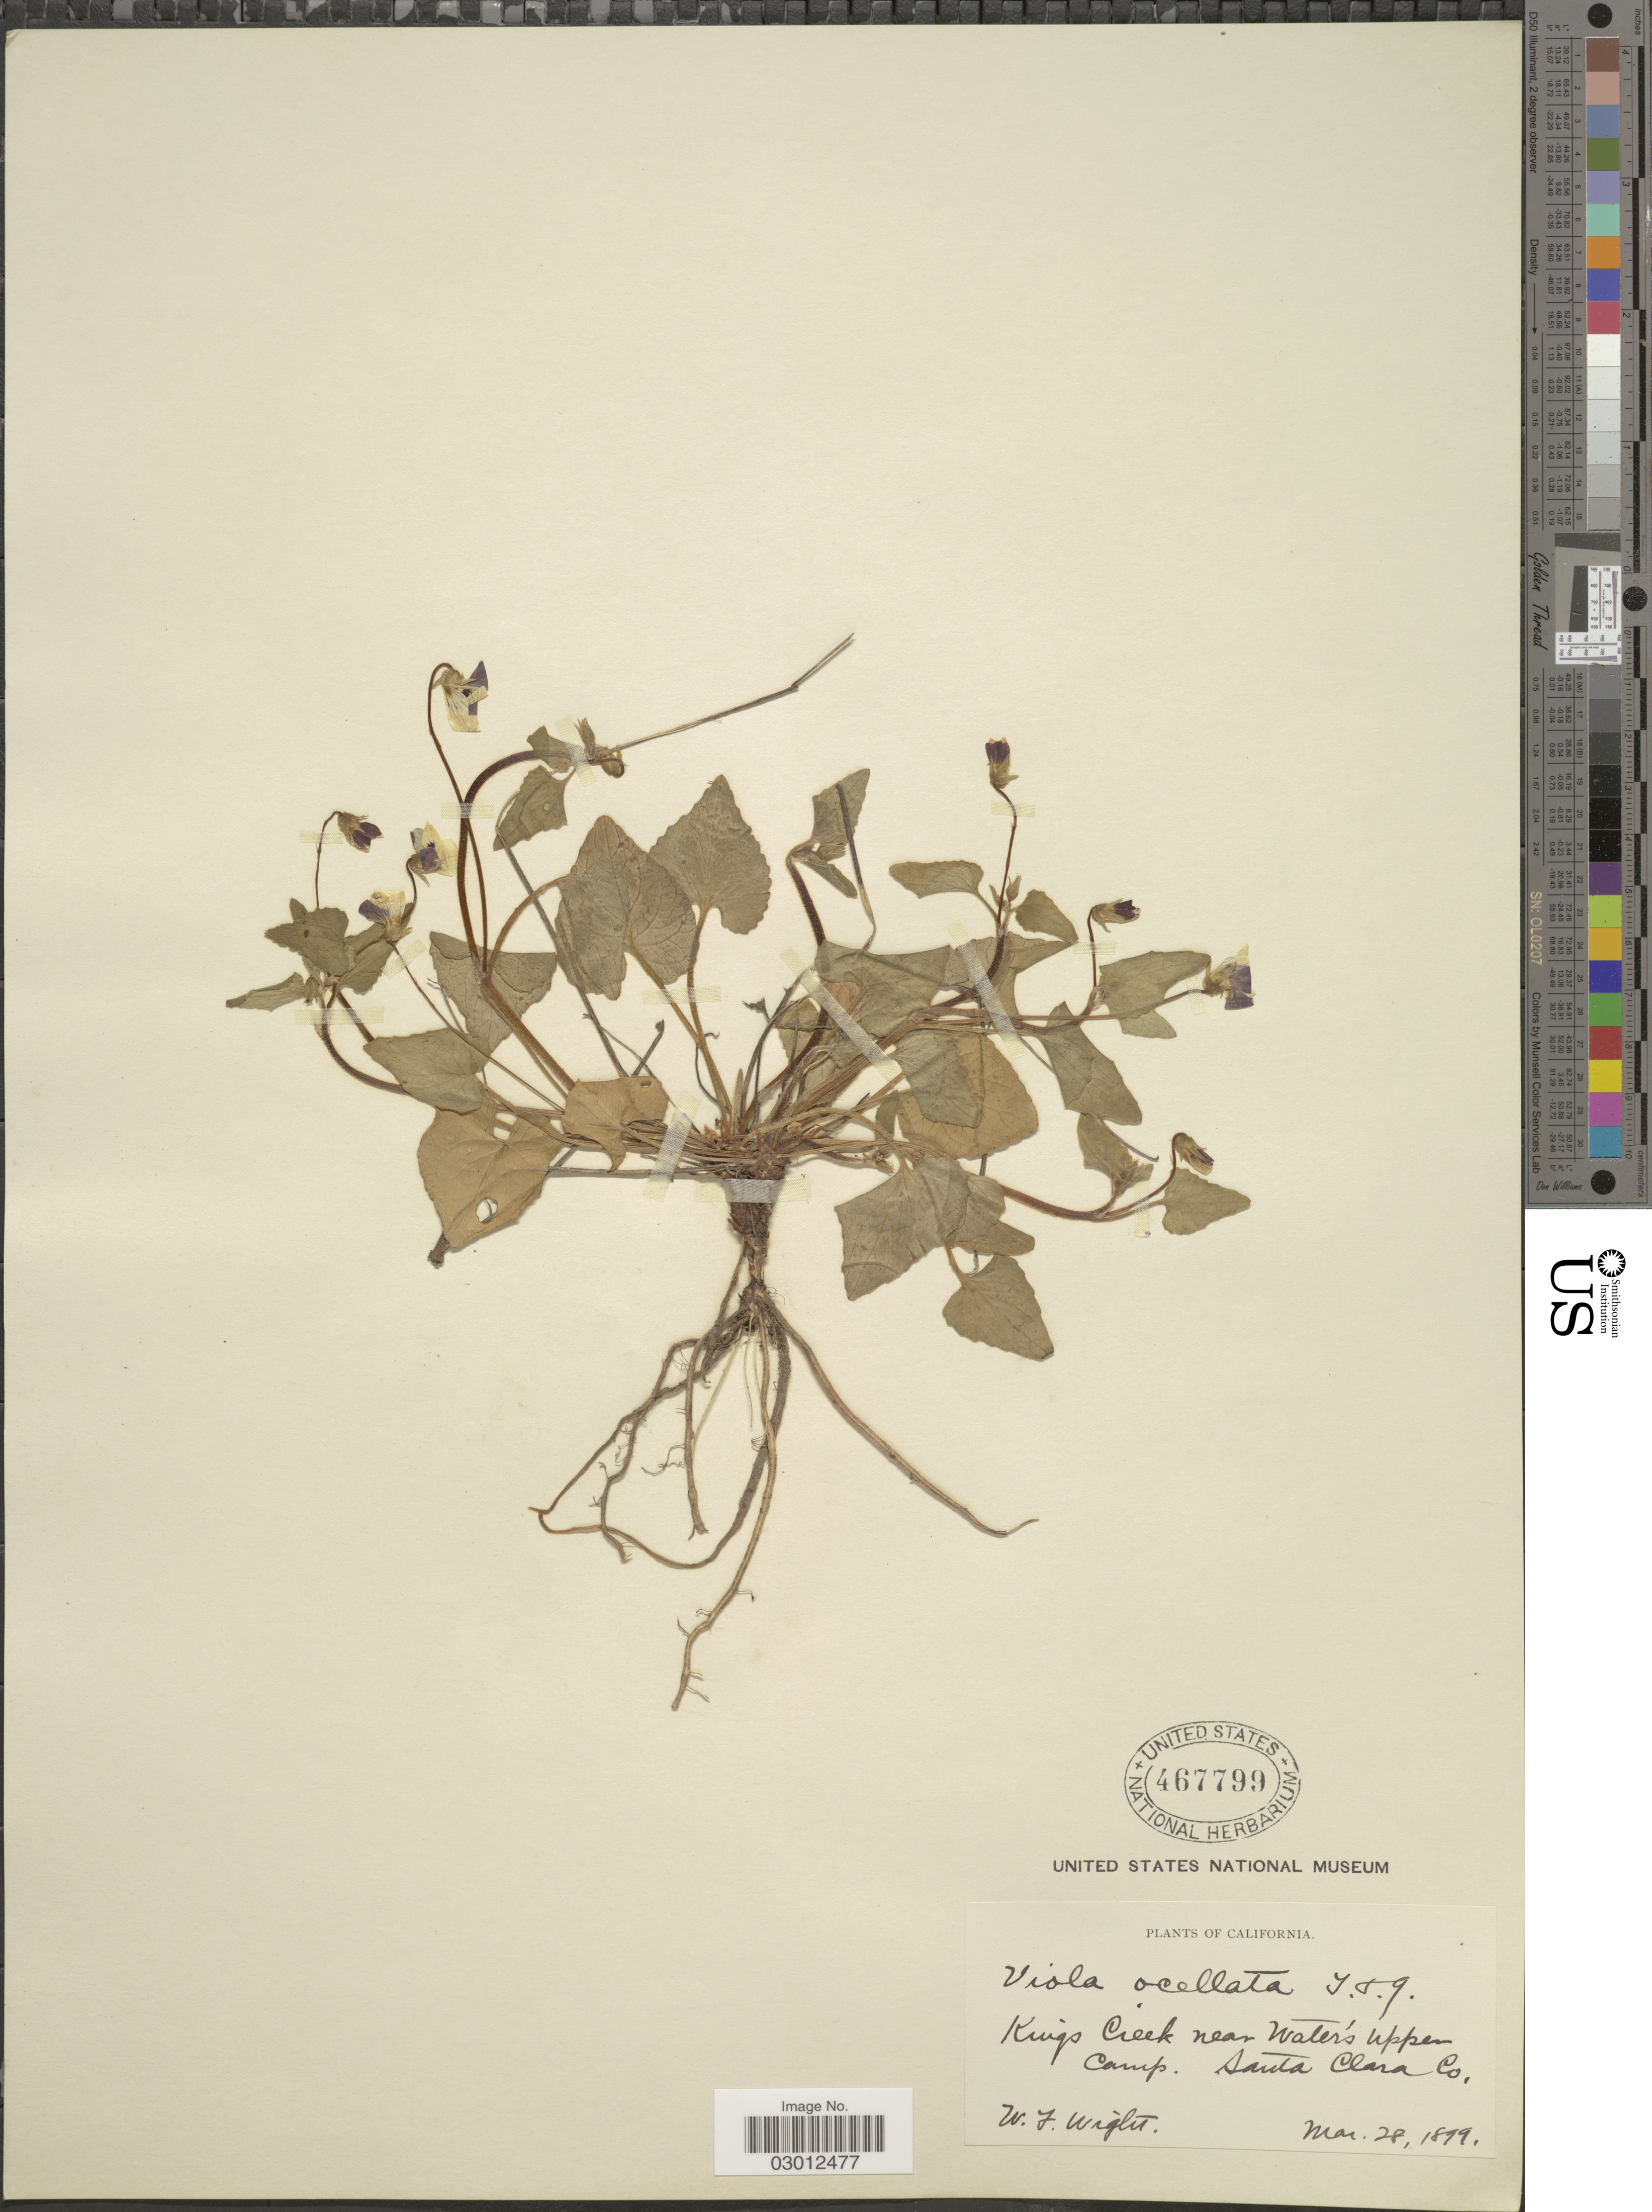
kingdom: Plantae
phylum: Tracheophyta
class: Magnoliopsida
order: Malpighiales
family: Violaceae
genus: Viola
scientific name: Viola ocellata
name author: Torr. & A. Gray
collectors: W. F. Wright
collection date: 1899-03-28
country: United States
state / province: California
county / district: Santa Clara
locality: Kings Creek near Water's upper Camp. Santa Clara County.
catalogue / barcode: US 467799